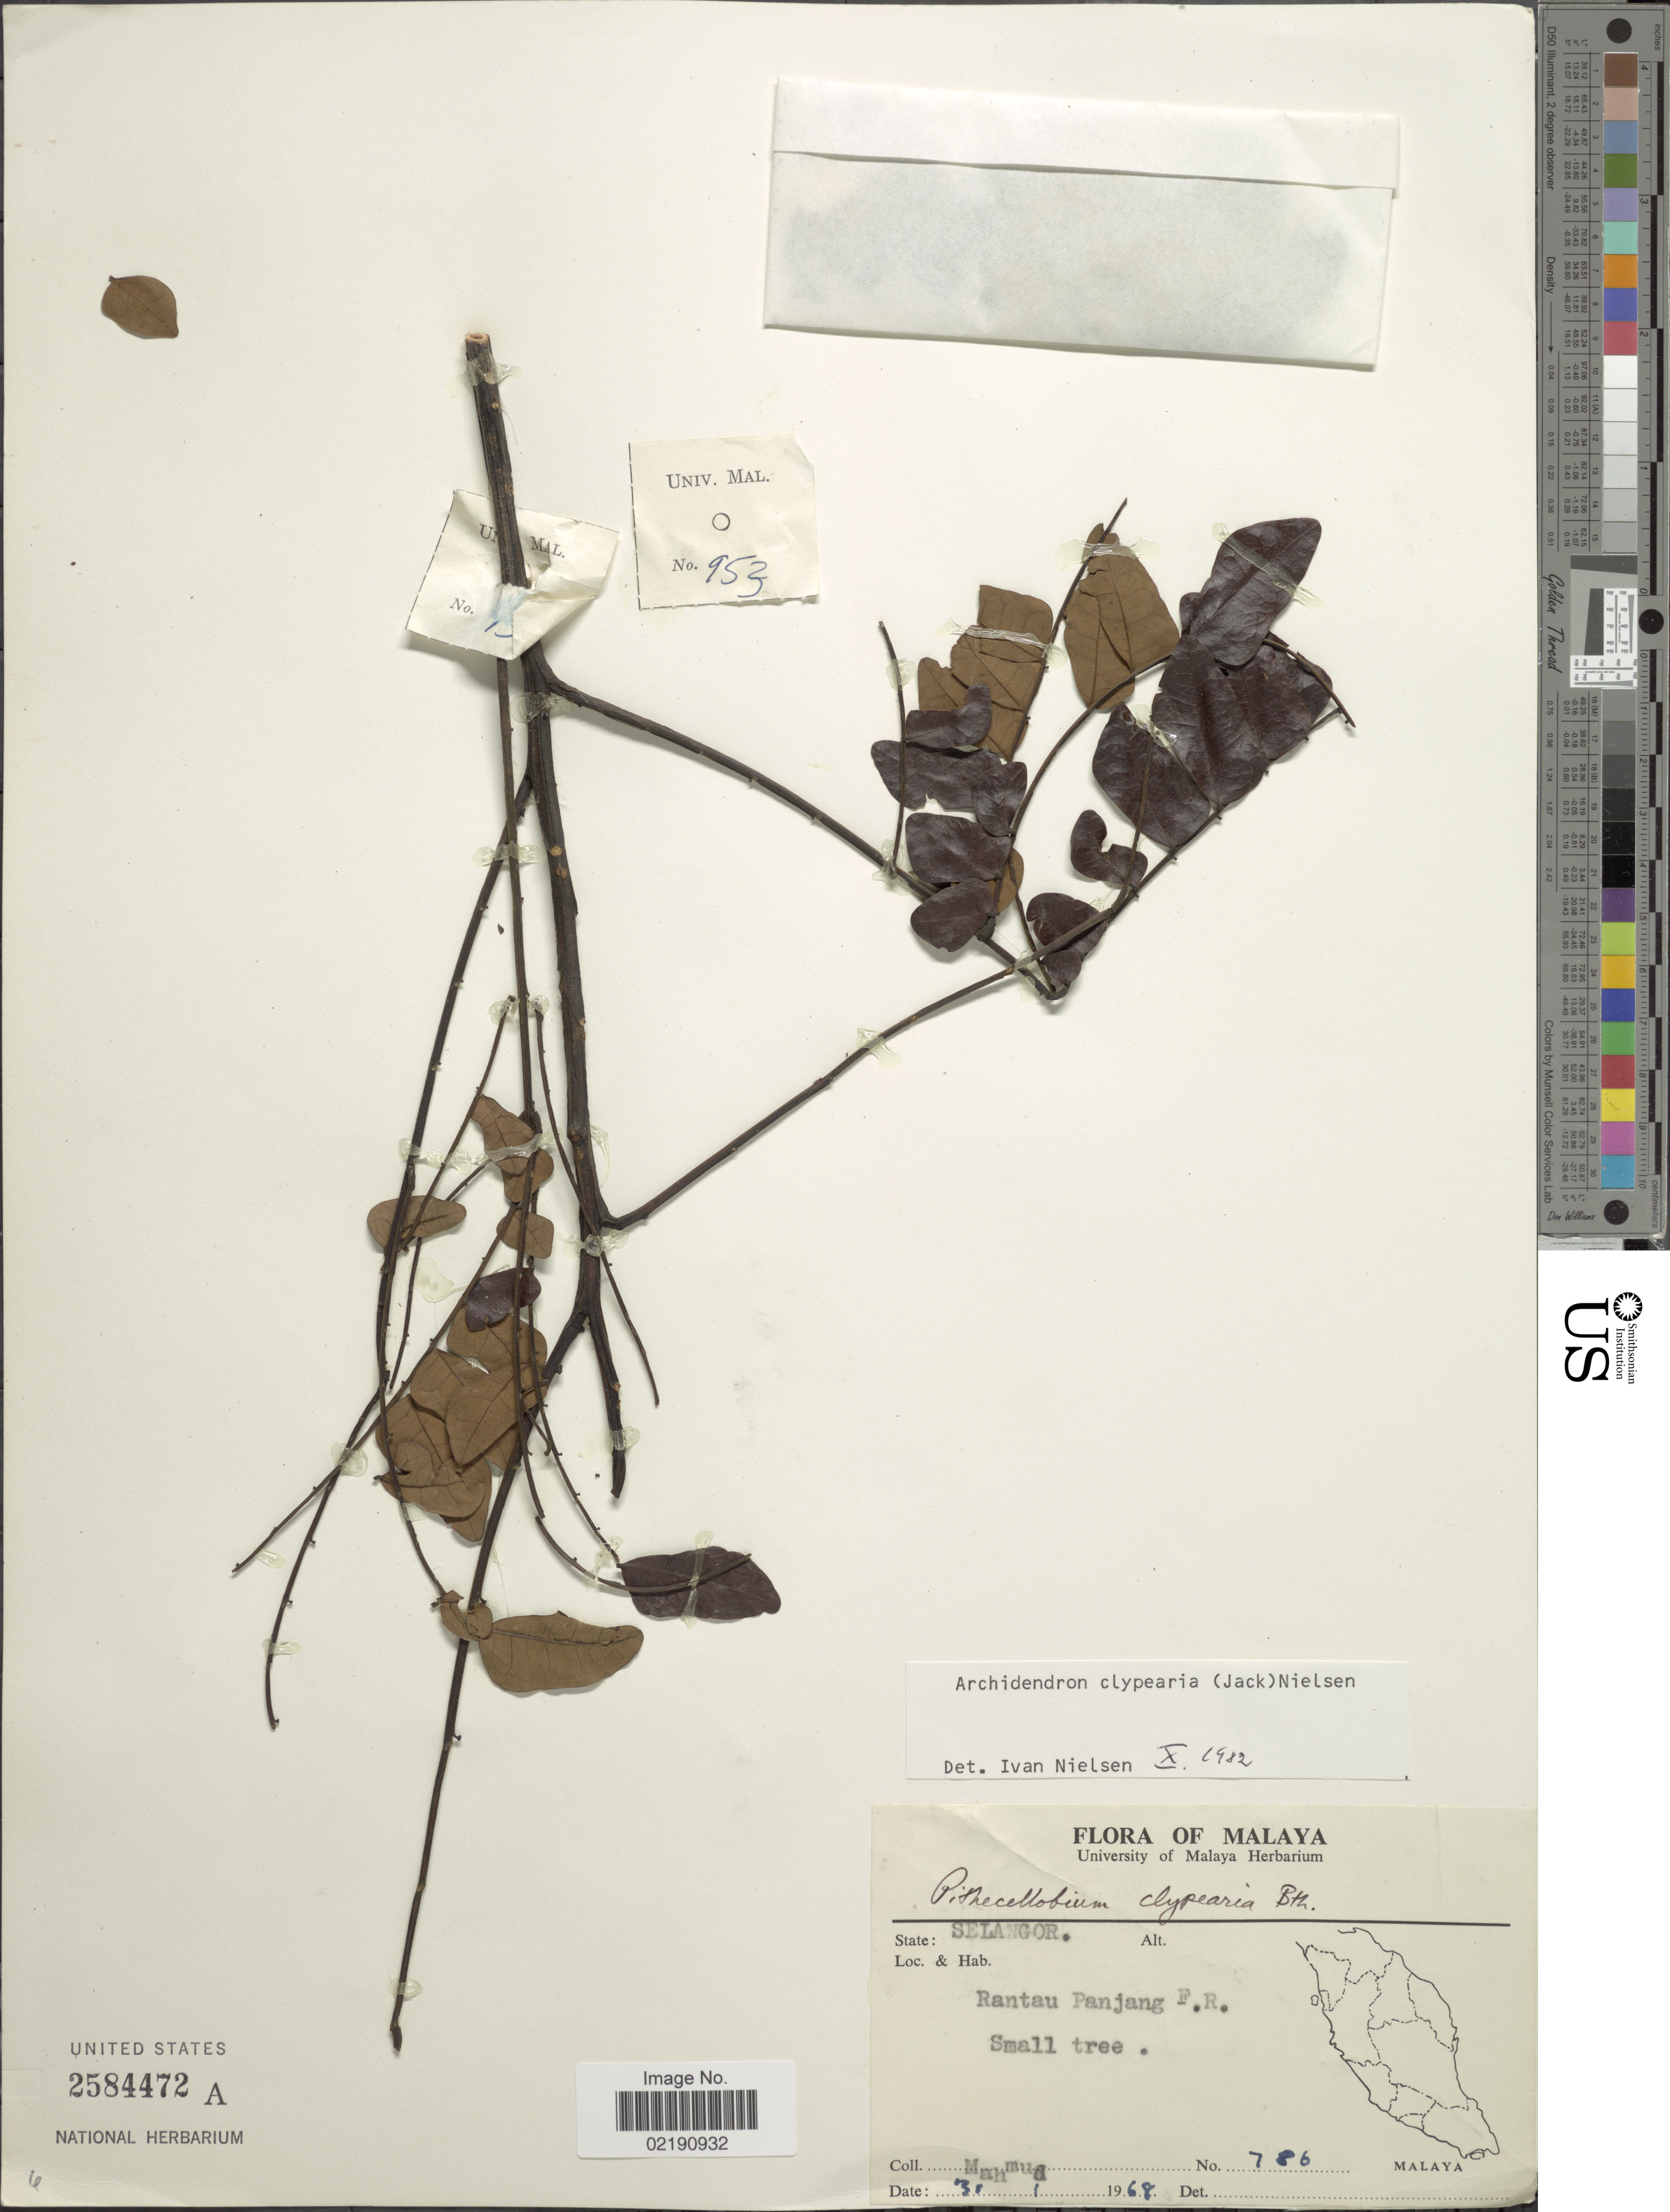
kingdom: Plantae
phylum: Tracheophyta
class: Magnoliopsida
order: Fabales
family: Fabaceae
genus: Archidendron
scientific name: Archidendron clypearia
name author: (Jack) I.C. Nielsen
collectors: -. Mahmud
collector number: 786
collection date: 1968-01-30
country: Malaysia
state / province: Selangor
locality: Malaya, Rantau Panjay, F.R.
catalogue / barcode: US 2584472A